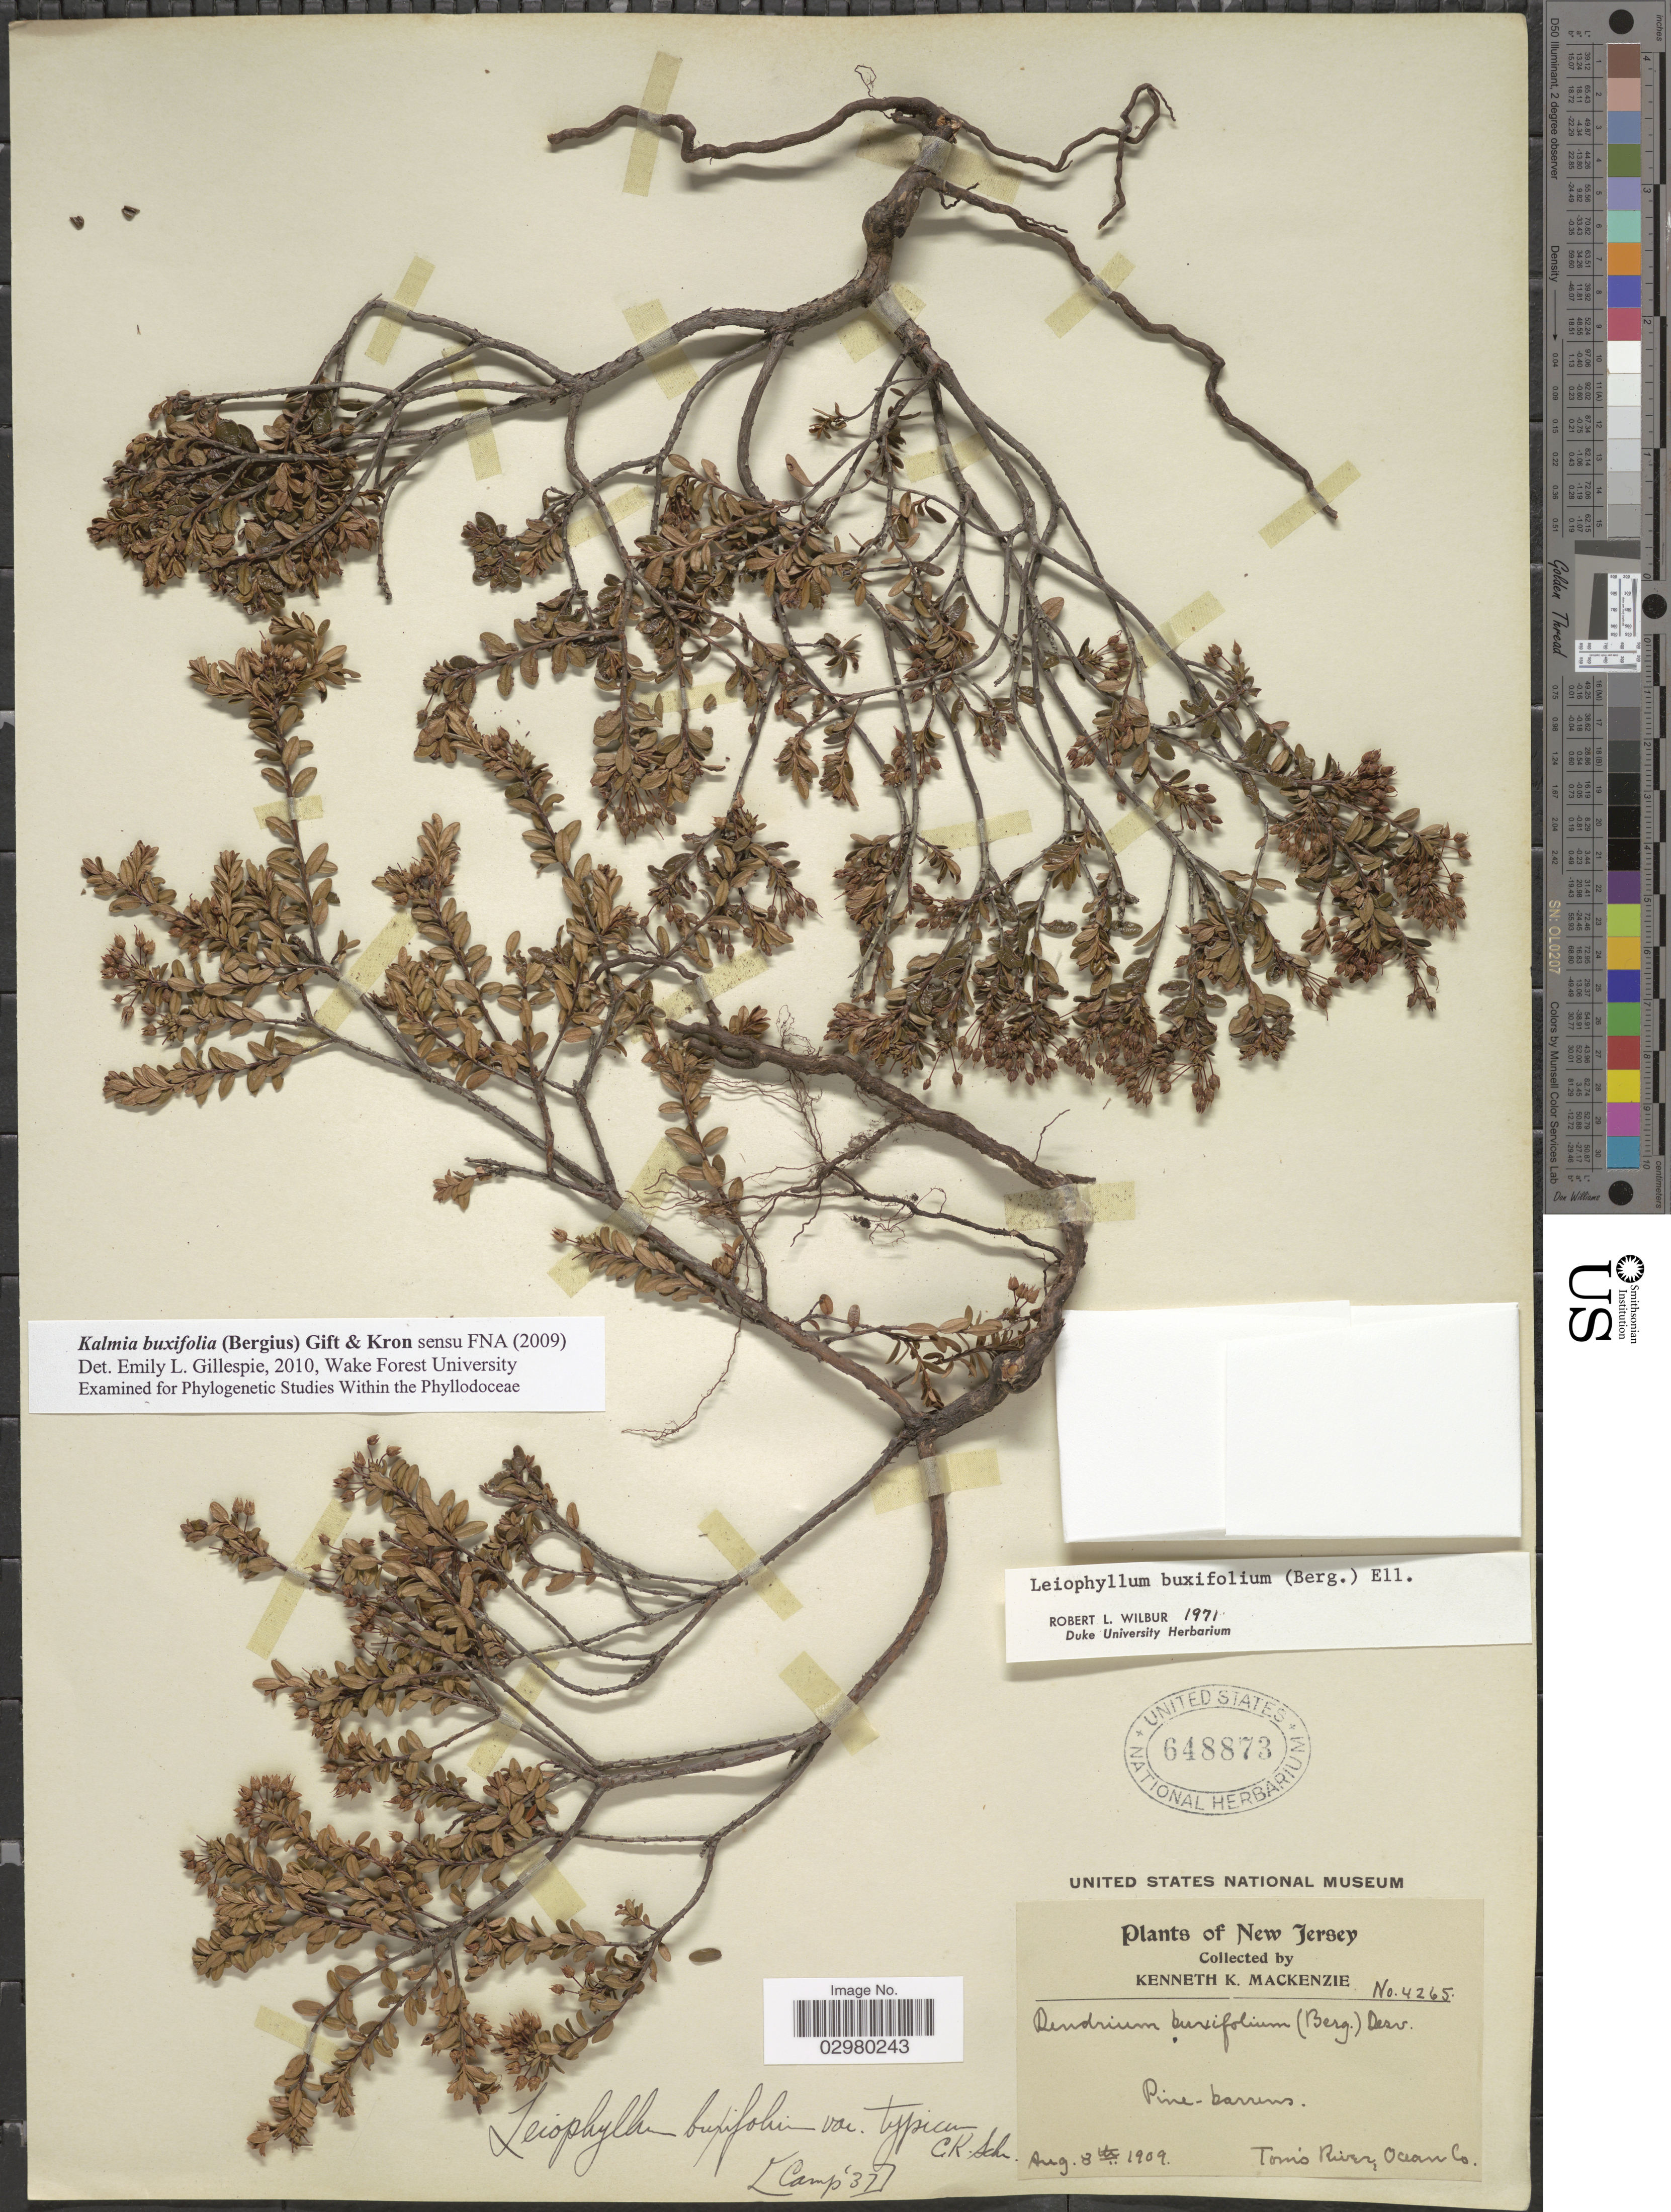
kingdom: Plantae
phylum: Tracheophyta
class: Magnoliopsida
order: Ericales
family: Ericaceae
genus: Leiophyllum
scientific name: Leiophyllum buxifolium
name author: (Bergius) Elliott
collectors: K. K. Mackenzie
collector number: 4265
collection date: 1909-08-08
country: United States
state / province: New Jersey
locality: Pine-barrens. Tom's River, Ocean Co.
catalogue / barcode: US 648873